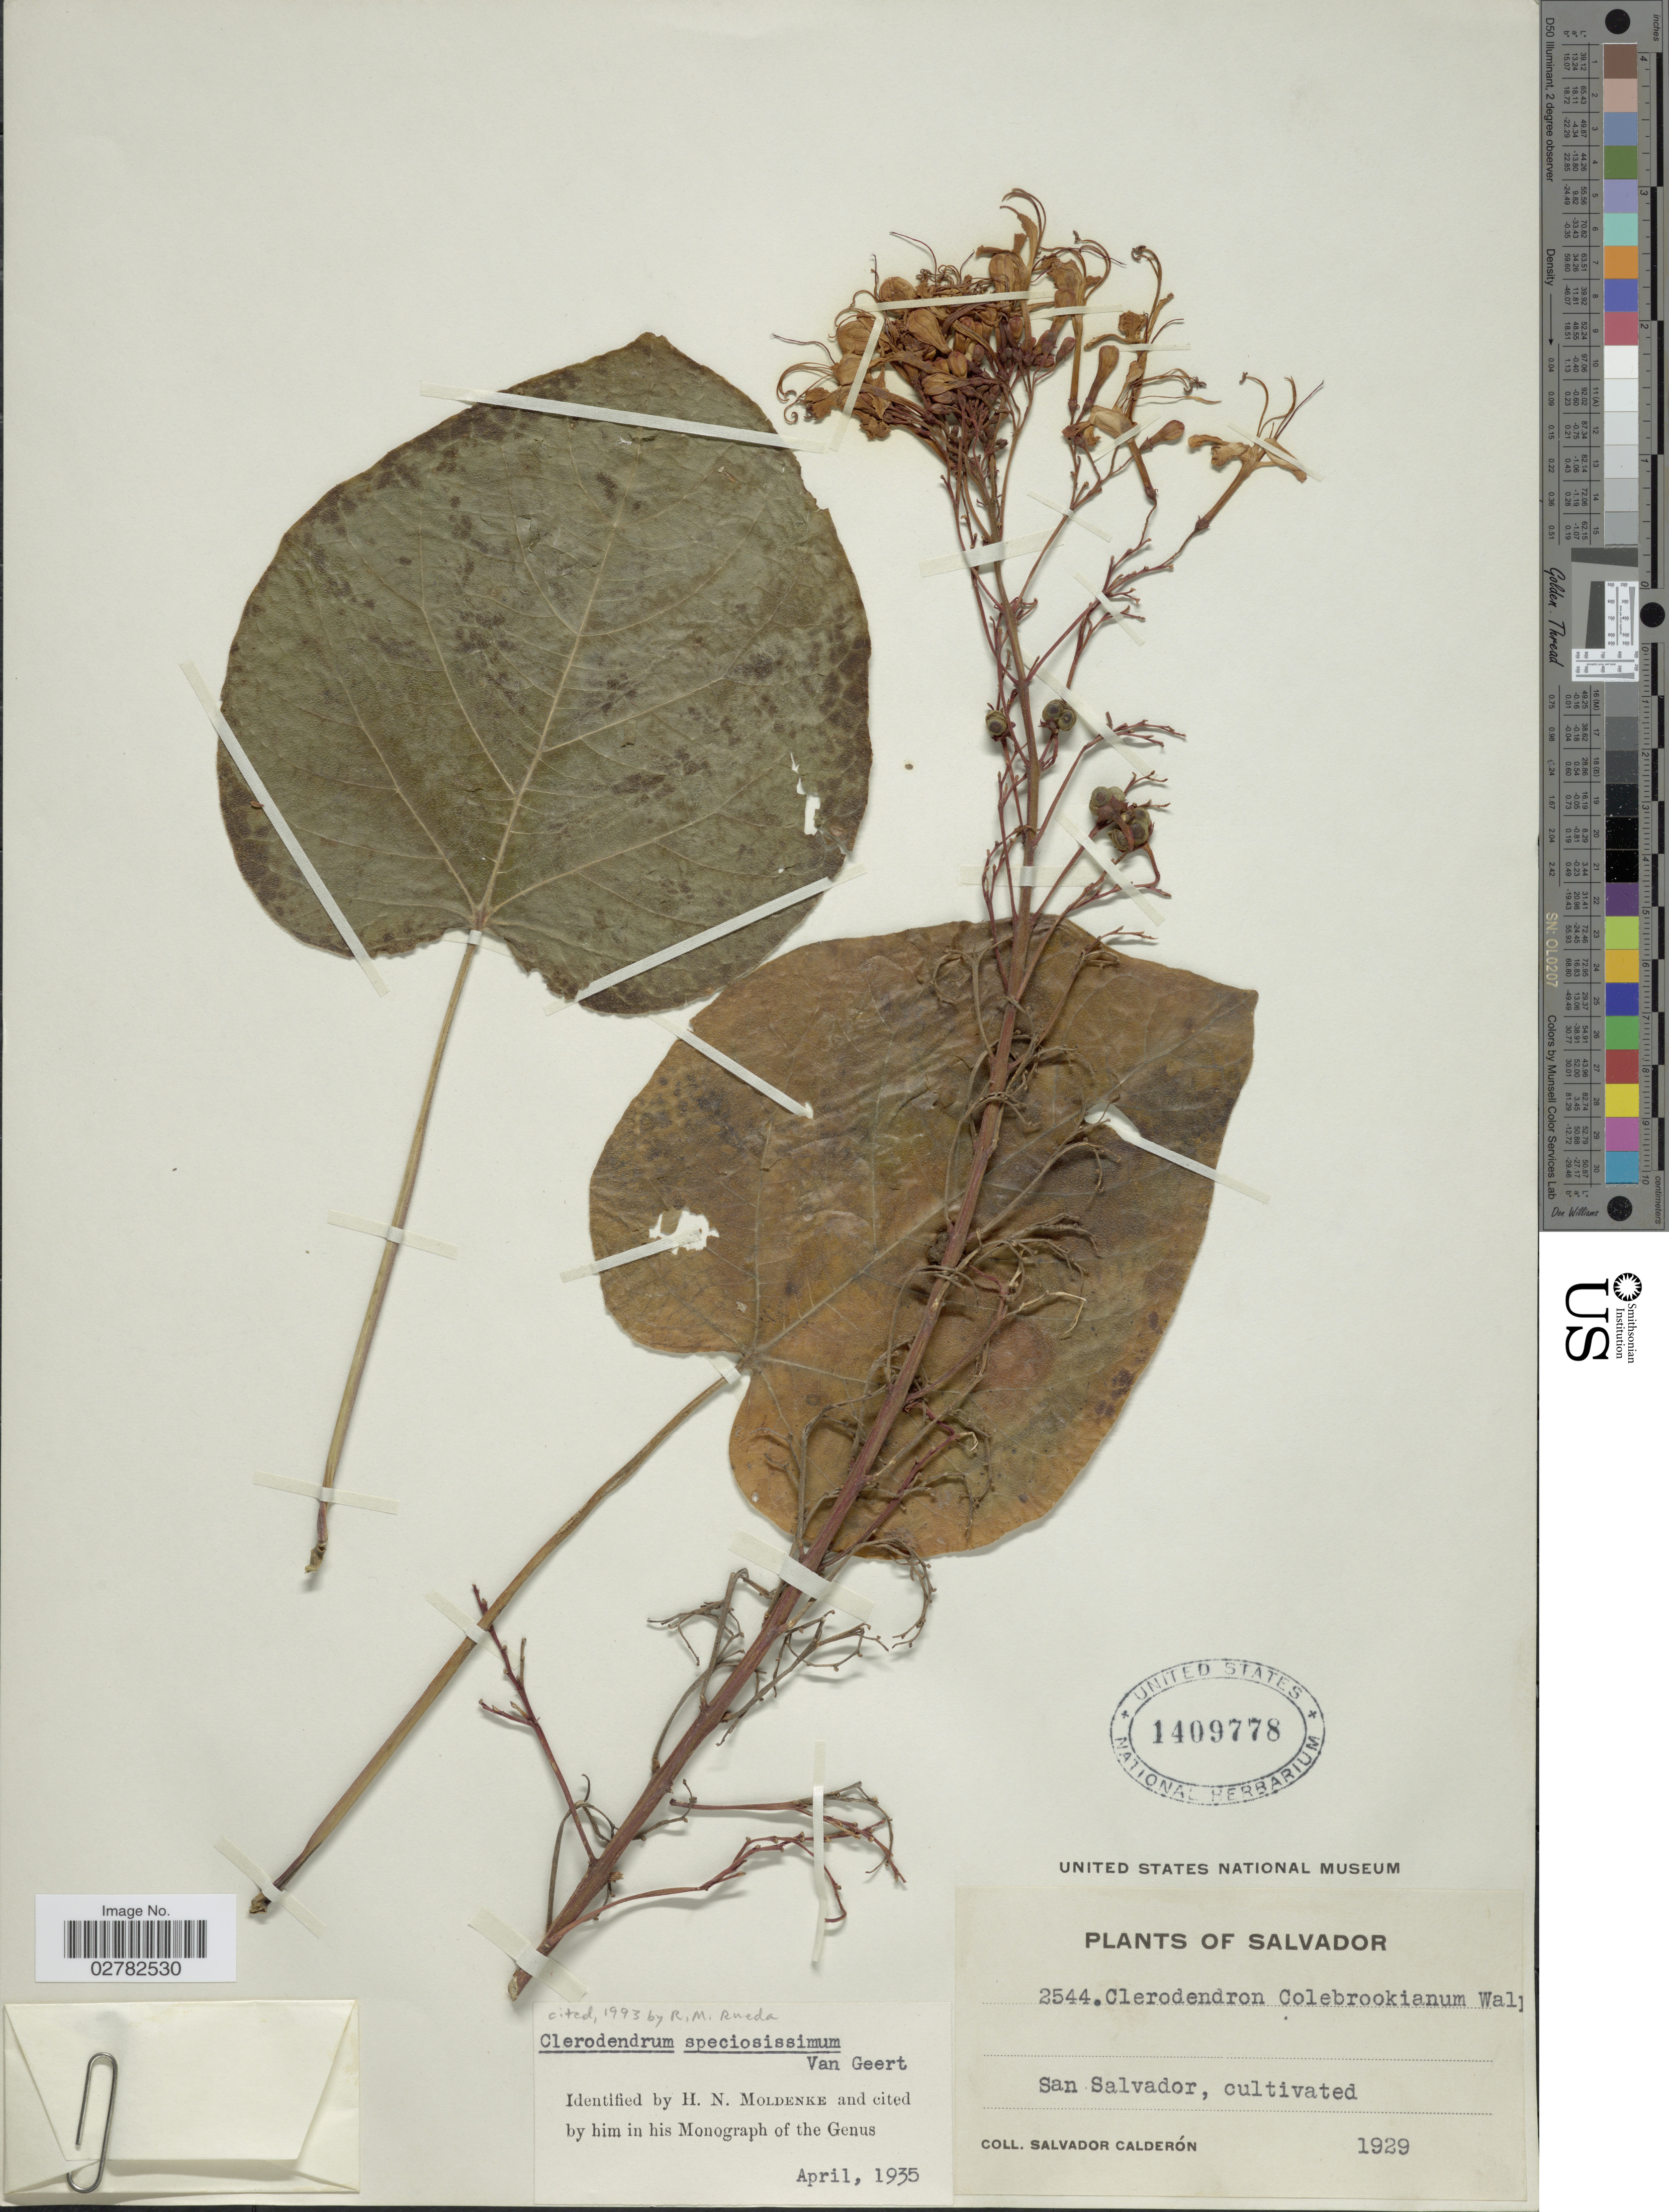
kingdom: Plantae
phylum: Tracheophyta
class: Magnoliopsida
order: Lamiales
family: Lamiaceae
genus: Clerodendrum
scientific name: Clerodendrum speciosissimum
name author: Drapiez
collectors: S. Calderón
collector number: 2544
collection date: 1929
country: El Salvador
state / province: San Salvador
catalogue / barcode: US 1409778